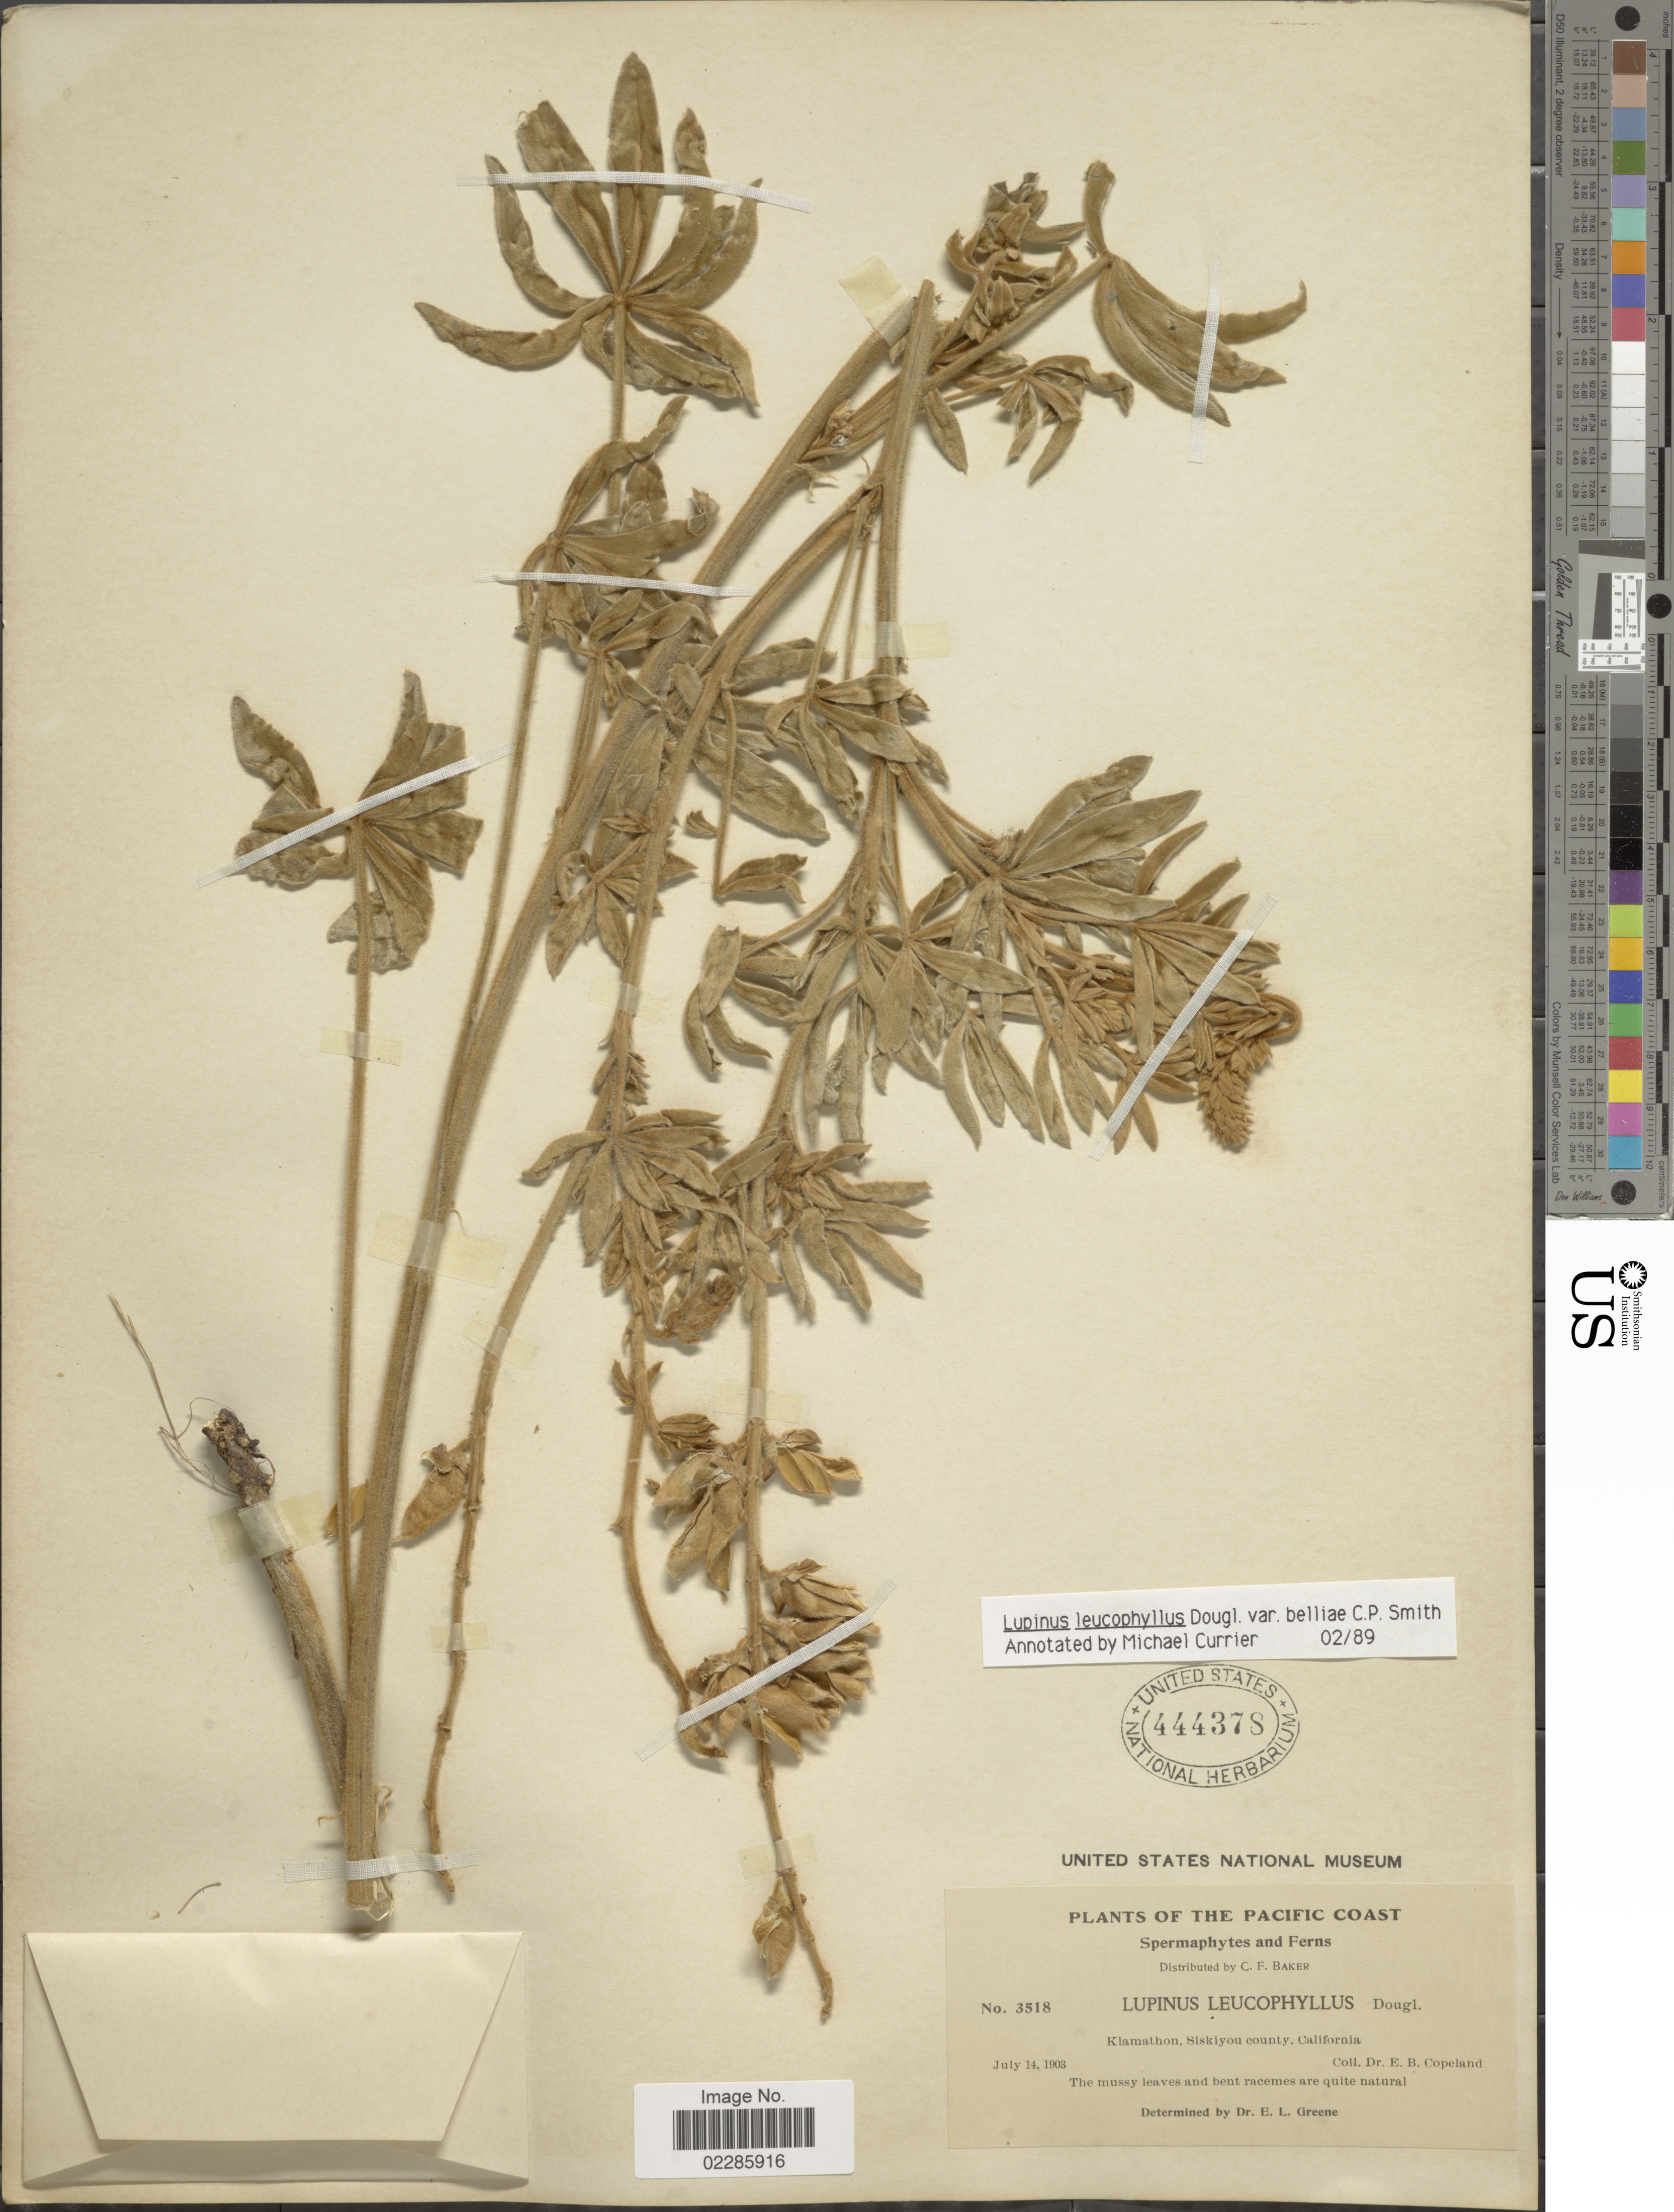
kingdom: Plantae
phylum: Tracheophyta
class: Magnoliopsida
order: Fabales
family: Fabaceae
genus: Lupinus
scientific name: Lupinus leucophyllus var. belliae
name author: C.P. Sm.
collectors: E. B. Copeland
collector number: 3518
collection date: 1903-07-14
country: United States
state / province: California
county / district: Siskiyou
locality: The Pacific Coast, Spermaphytes and Ferns, Klamathon, Siskiyou county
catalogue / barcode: US 444378